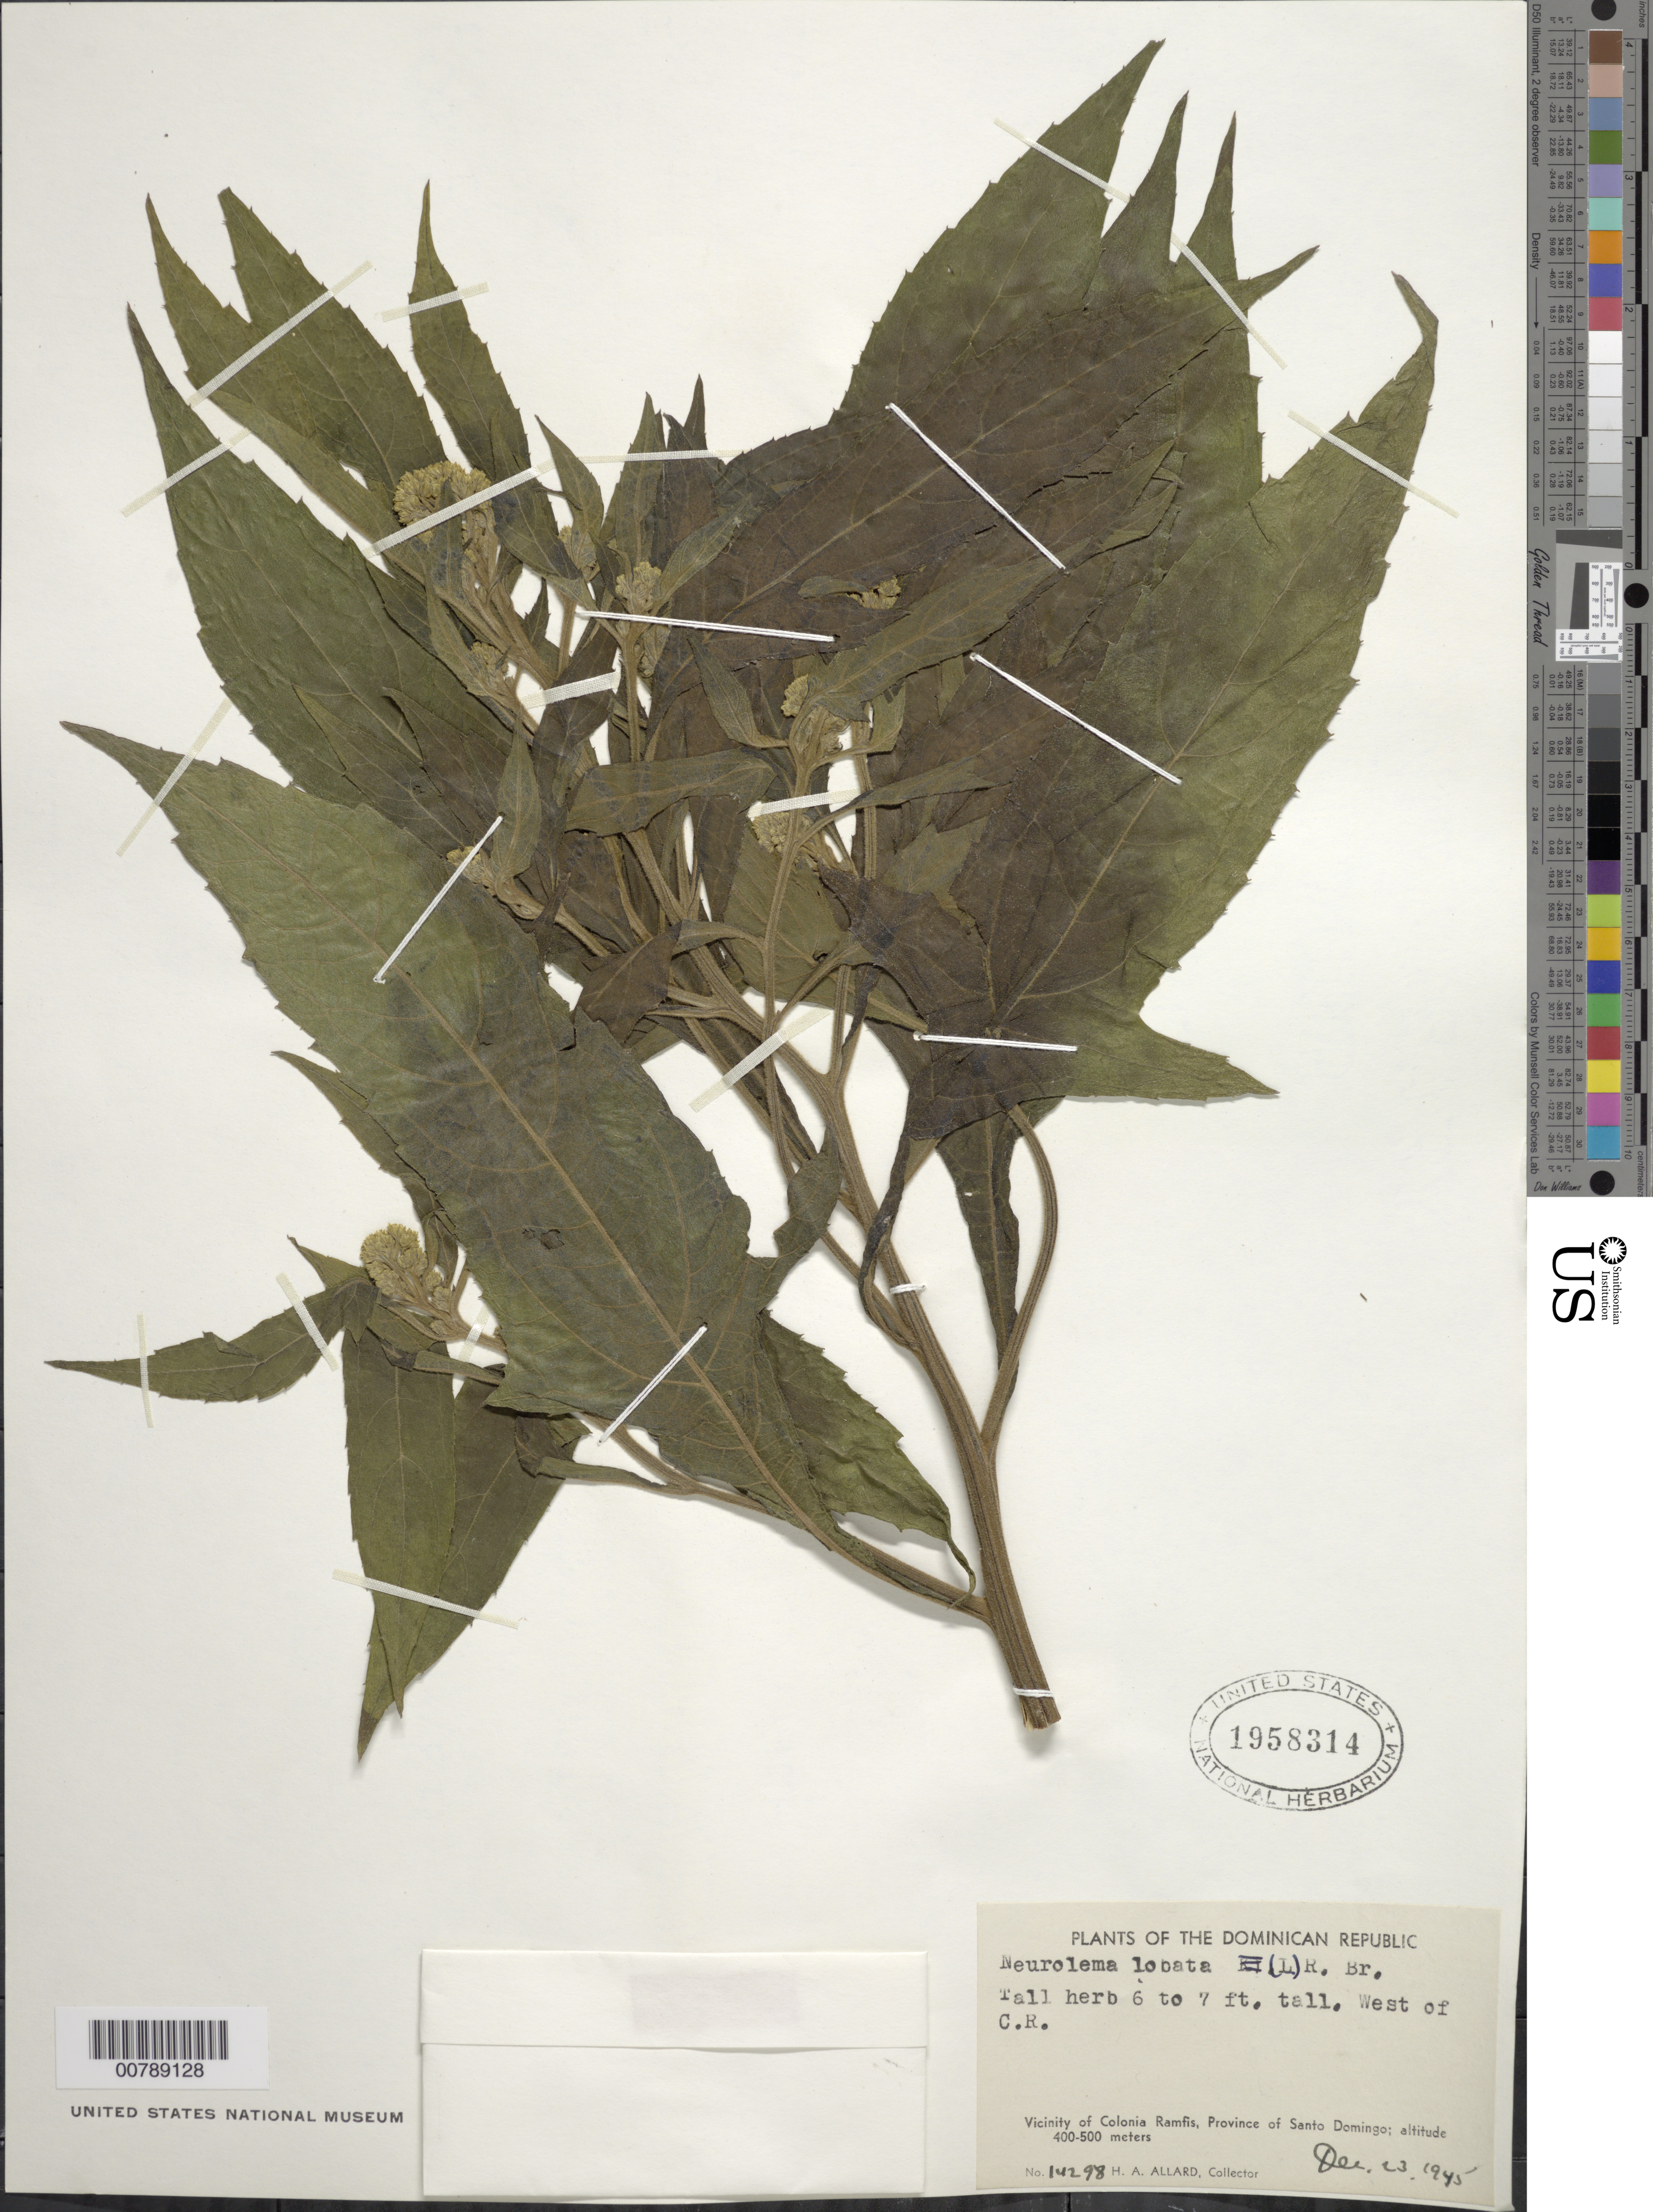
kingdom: Plantae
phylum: Tracheophyta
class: Magnoliopsida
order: Asterales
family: Asteraceae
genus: Neurolaena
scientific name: Neurolaena lobata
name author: (L.) R. Br. ex Cass.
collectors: H. A. Allard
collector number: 14298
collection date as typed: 23 Dec 1945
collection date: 1945-12-23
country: Dominican Republic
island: Hispaniola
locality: Vicinity of Colonia Ramfis, Province of Santo Domingo. West of C.R.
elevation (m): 400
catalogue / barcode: US 1958314